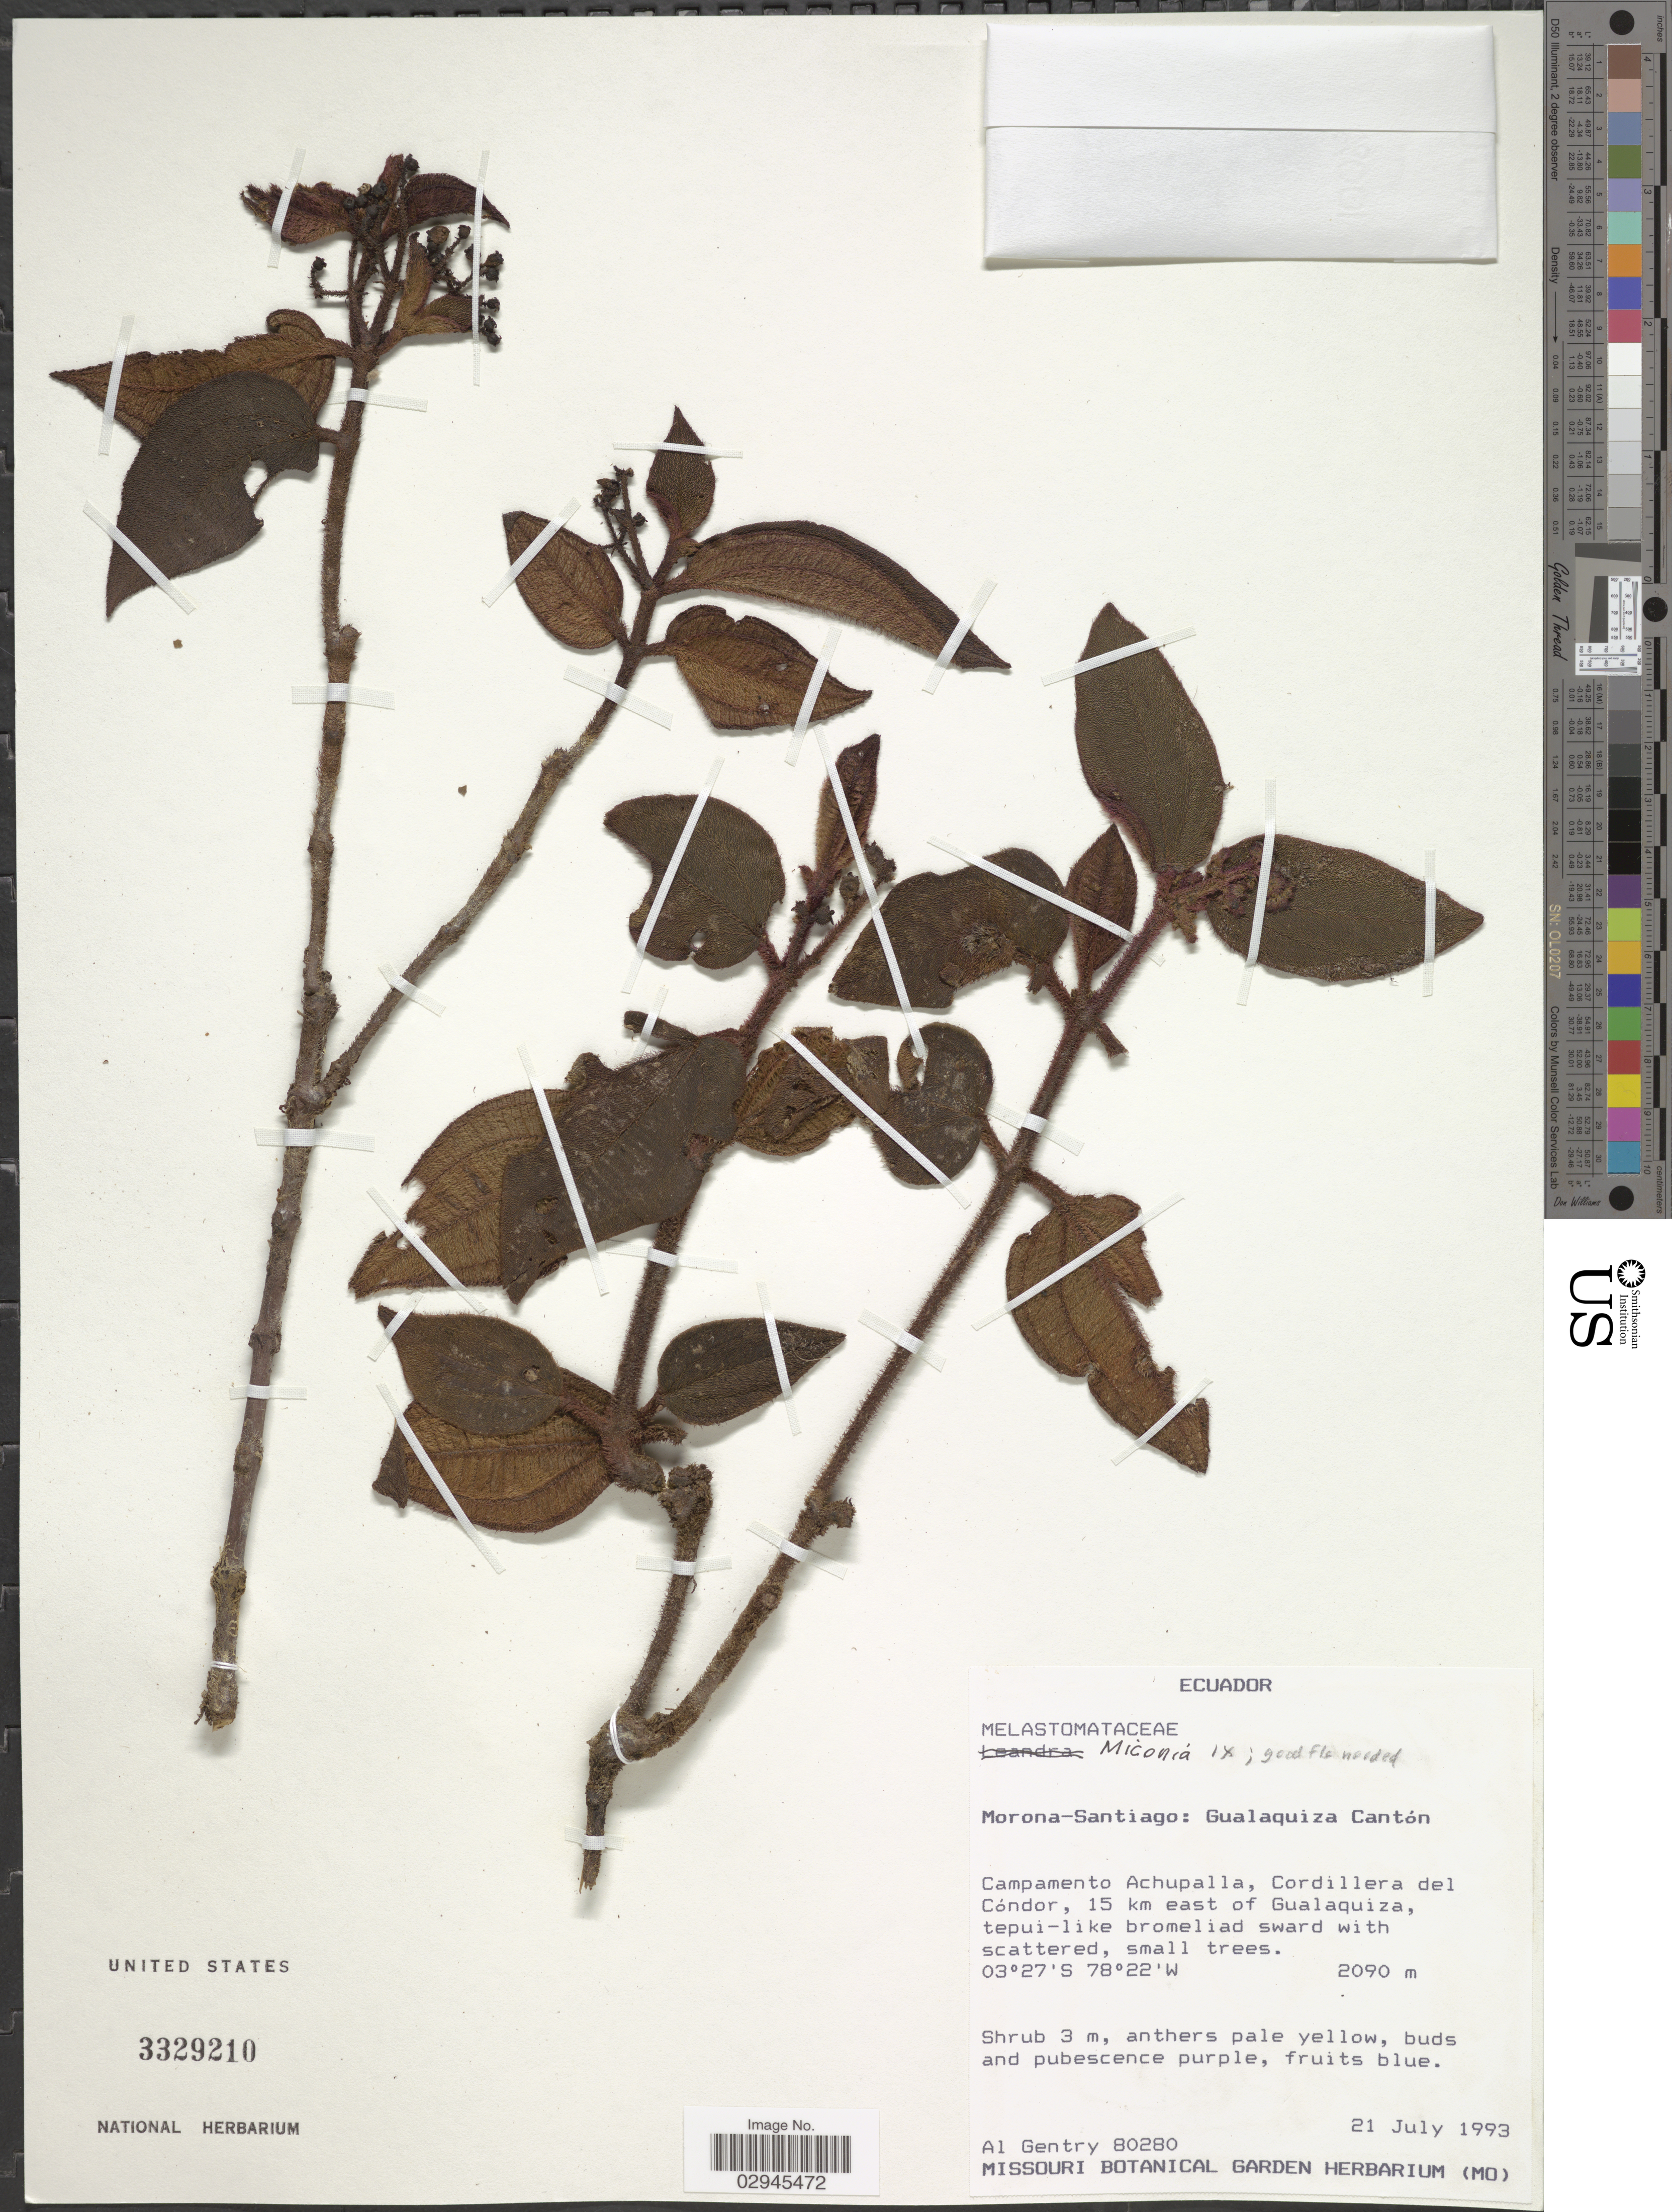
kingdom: Plantae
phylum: Tracheophyta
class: Magnoliopsida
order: Myrtales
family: Melastomataceae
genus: Miconia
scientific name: Miconia sp.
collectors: A. H. Gentry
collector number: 80280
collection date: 1993-07-21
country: Ecuador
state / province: Morona-Santiago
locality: Gualaquiza Cantón. Campamento Achupalla, Cordillera del Cóndor, 15 km east of Gualaquiza, tepui-like bromeliad sward with scattered, small trees.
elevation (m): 2090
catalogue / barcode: US 3329210